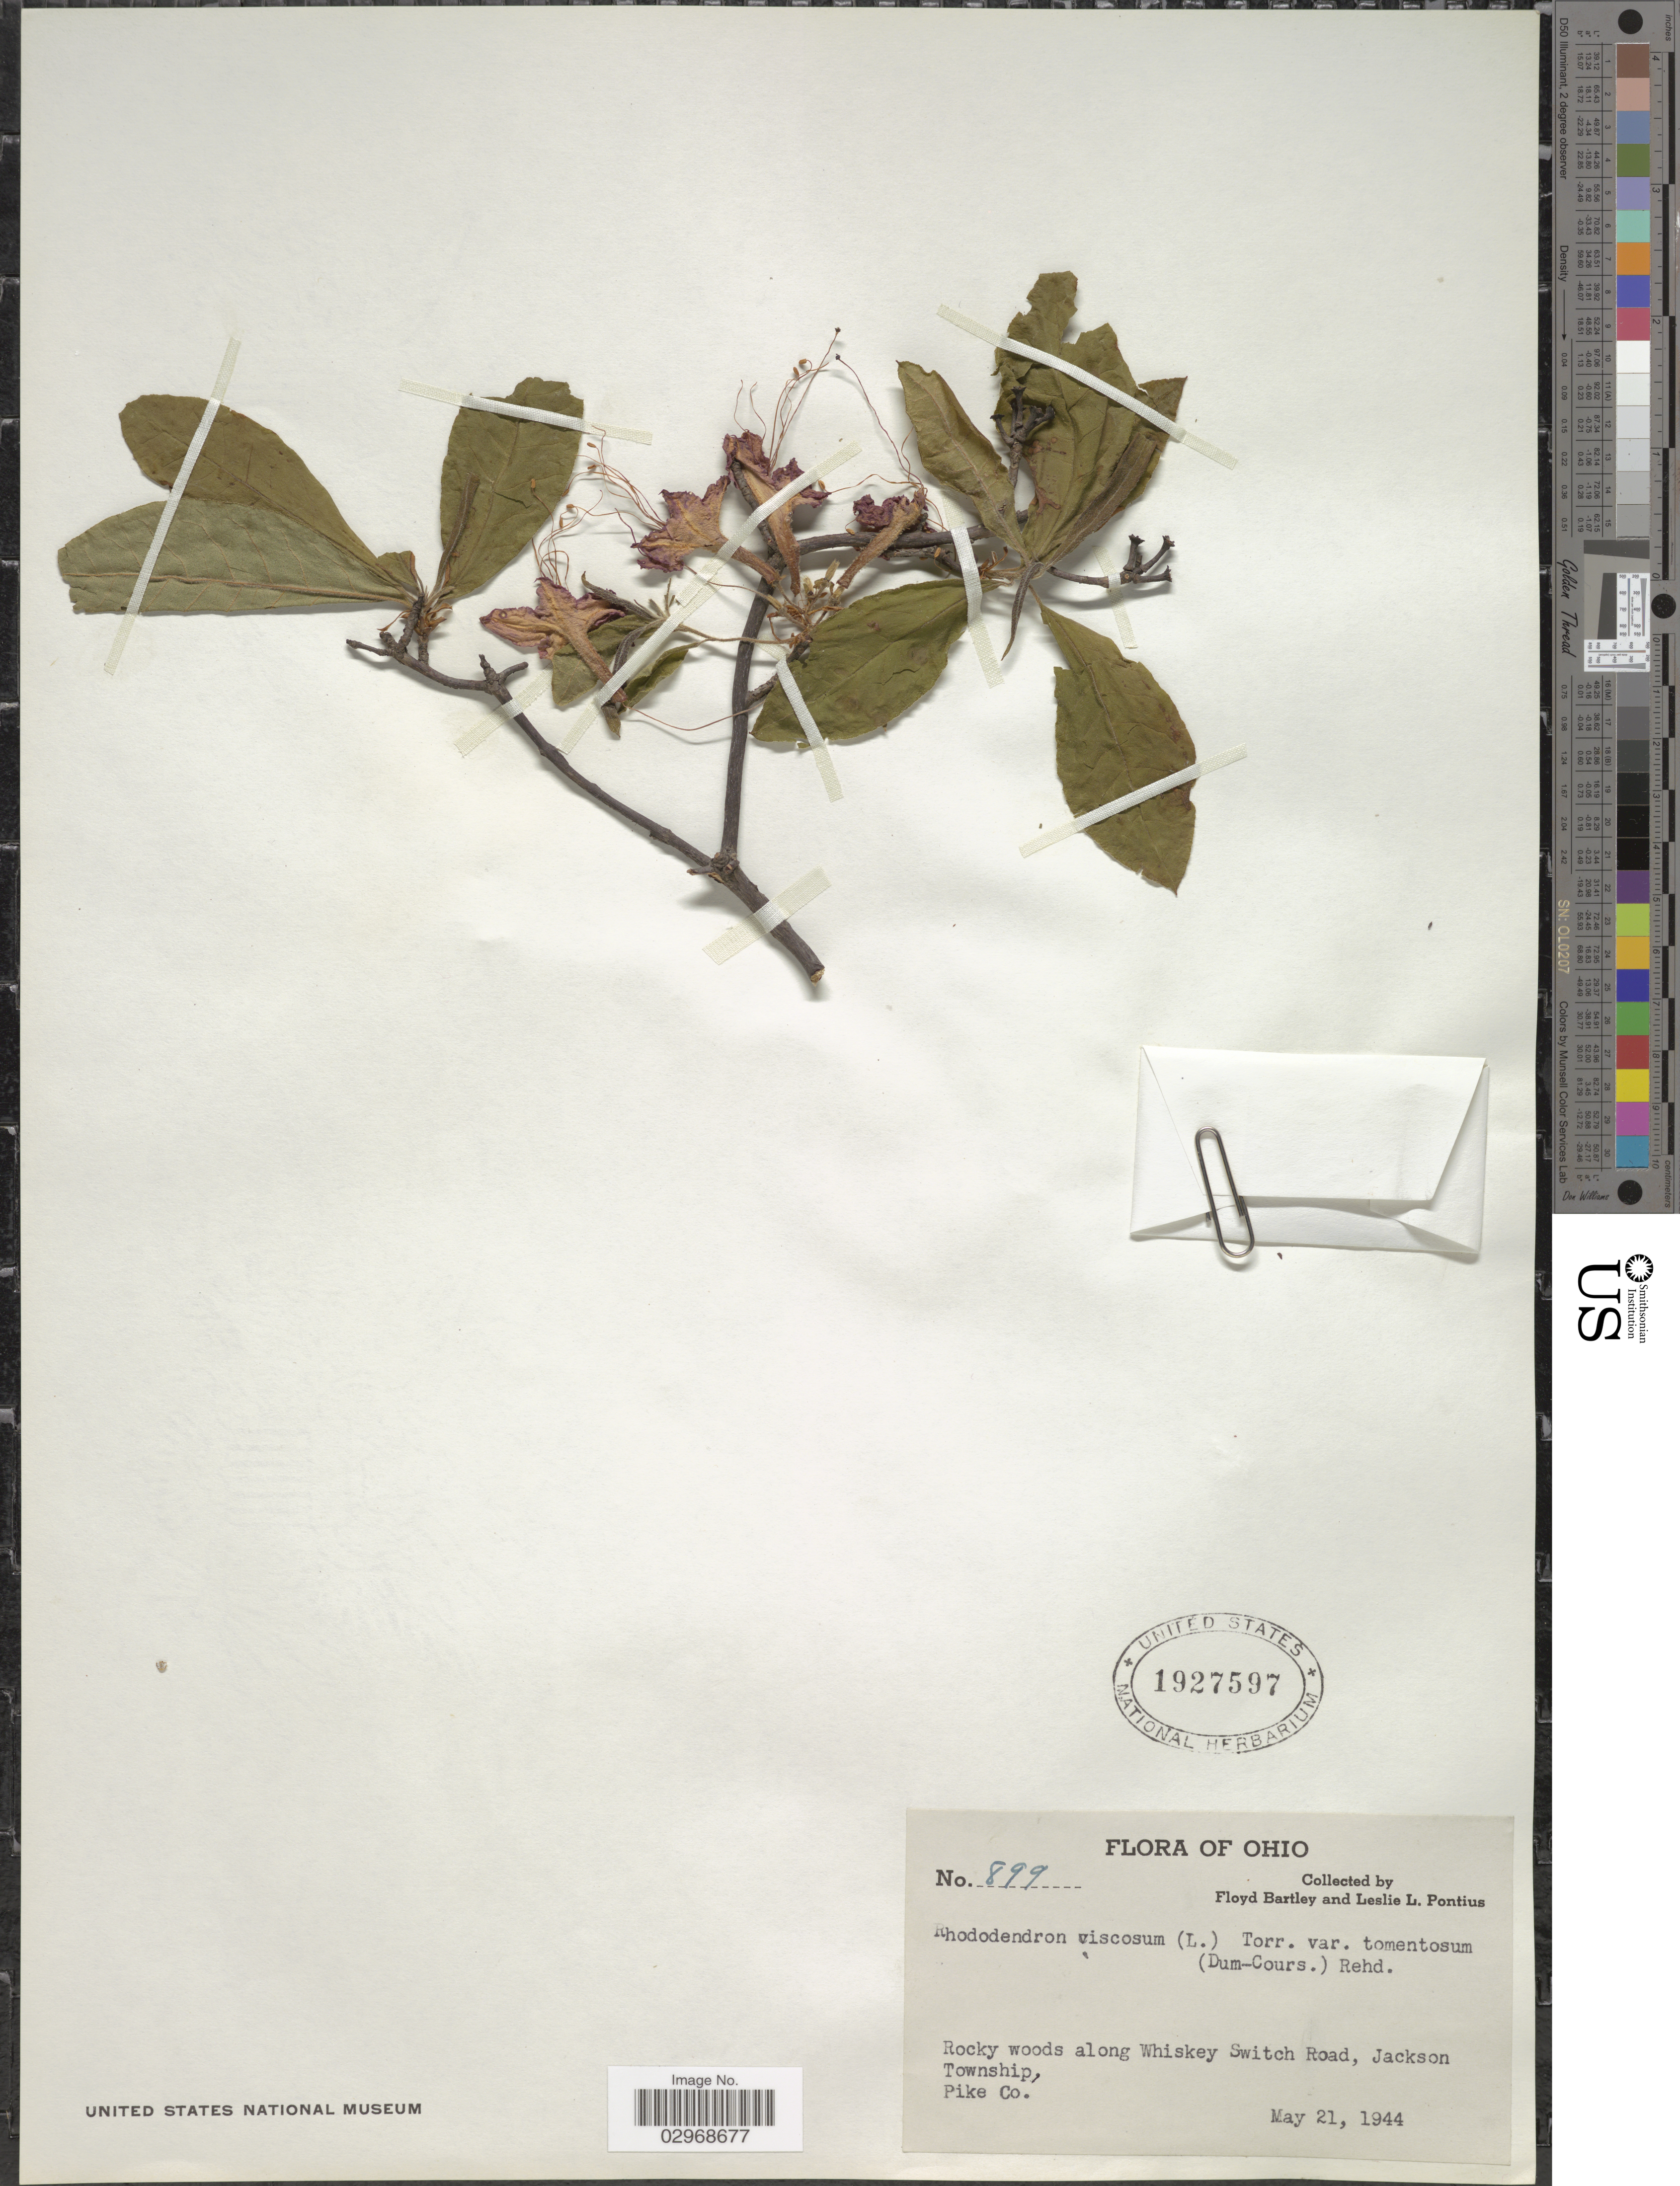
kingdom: Plantae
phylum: Tracheophyta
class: Magnoliopsida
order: Ericales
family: Ericaceae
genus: Rhododendron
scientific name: Rhododendron viscosum var. tomentosum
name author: (Du Roi ex F. Dietr.) Rehder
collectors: F. Bartley & L. Pontius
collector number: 899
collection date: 1944-05-21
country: United States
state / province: Ohio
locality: Rocky woods along Whiskey Switch Road, Jackson Township, Pike Co.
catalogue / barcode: US 1927597